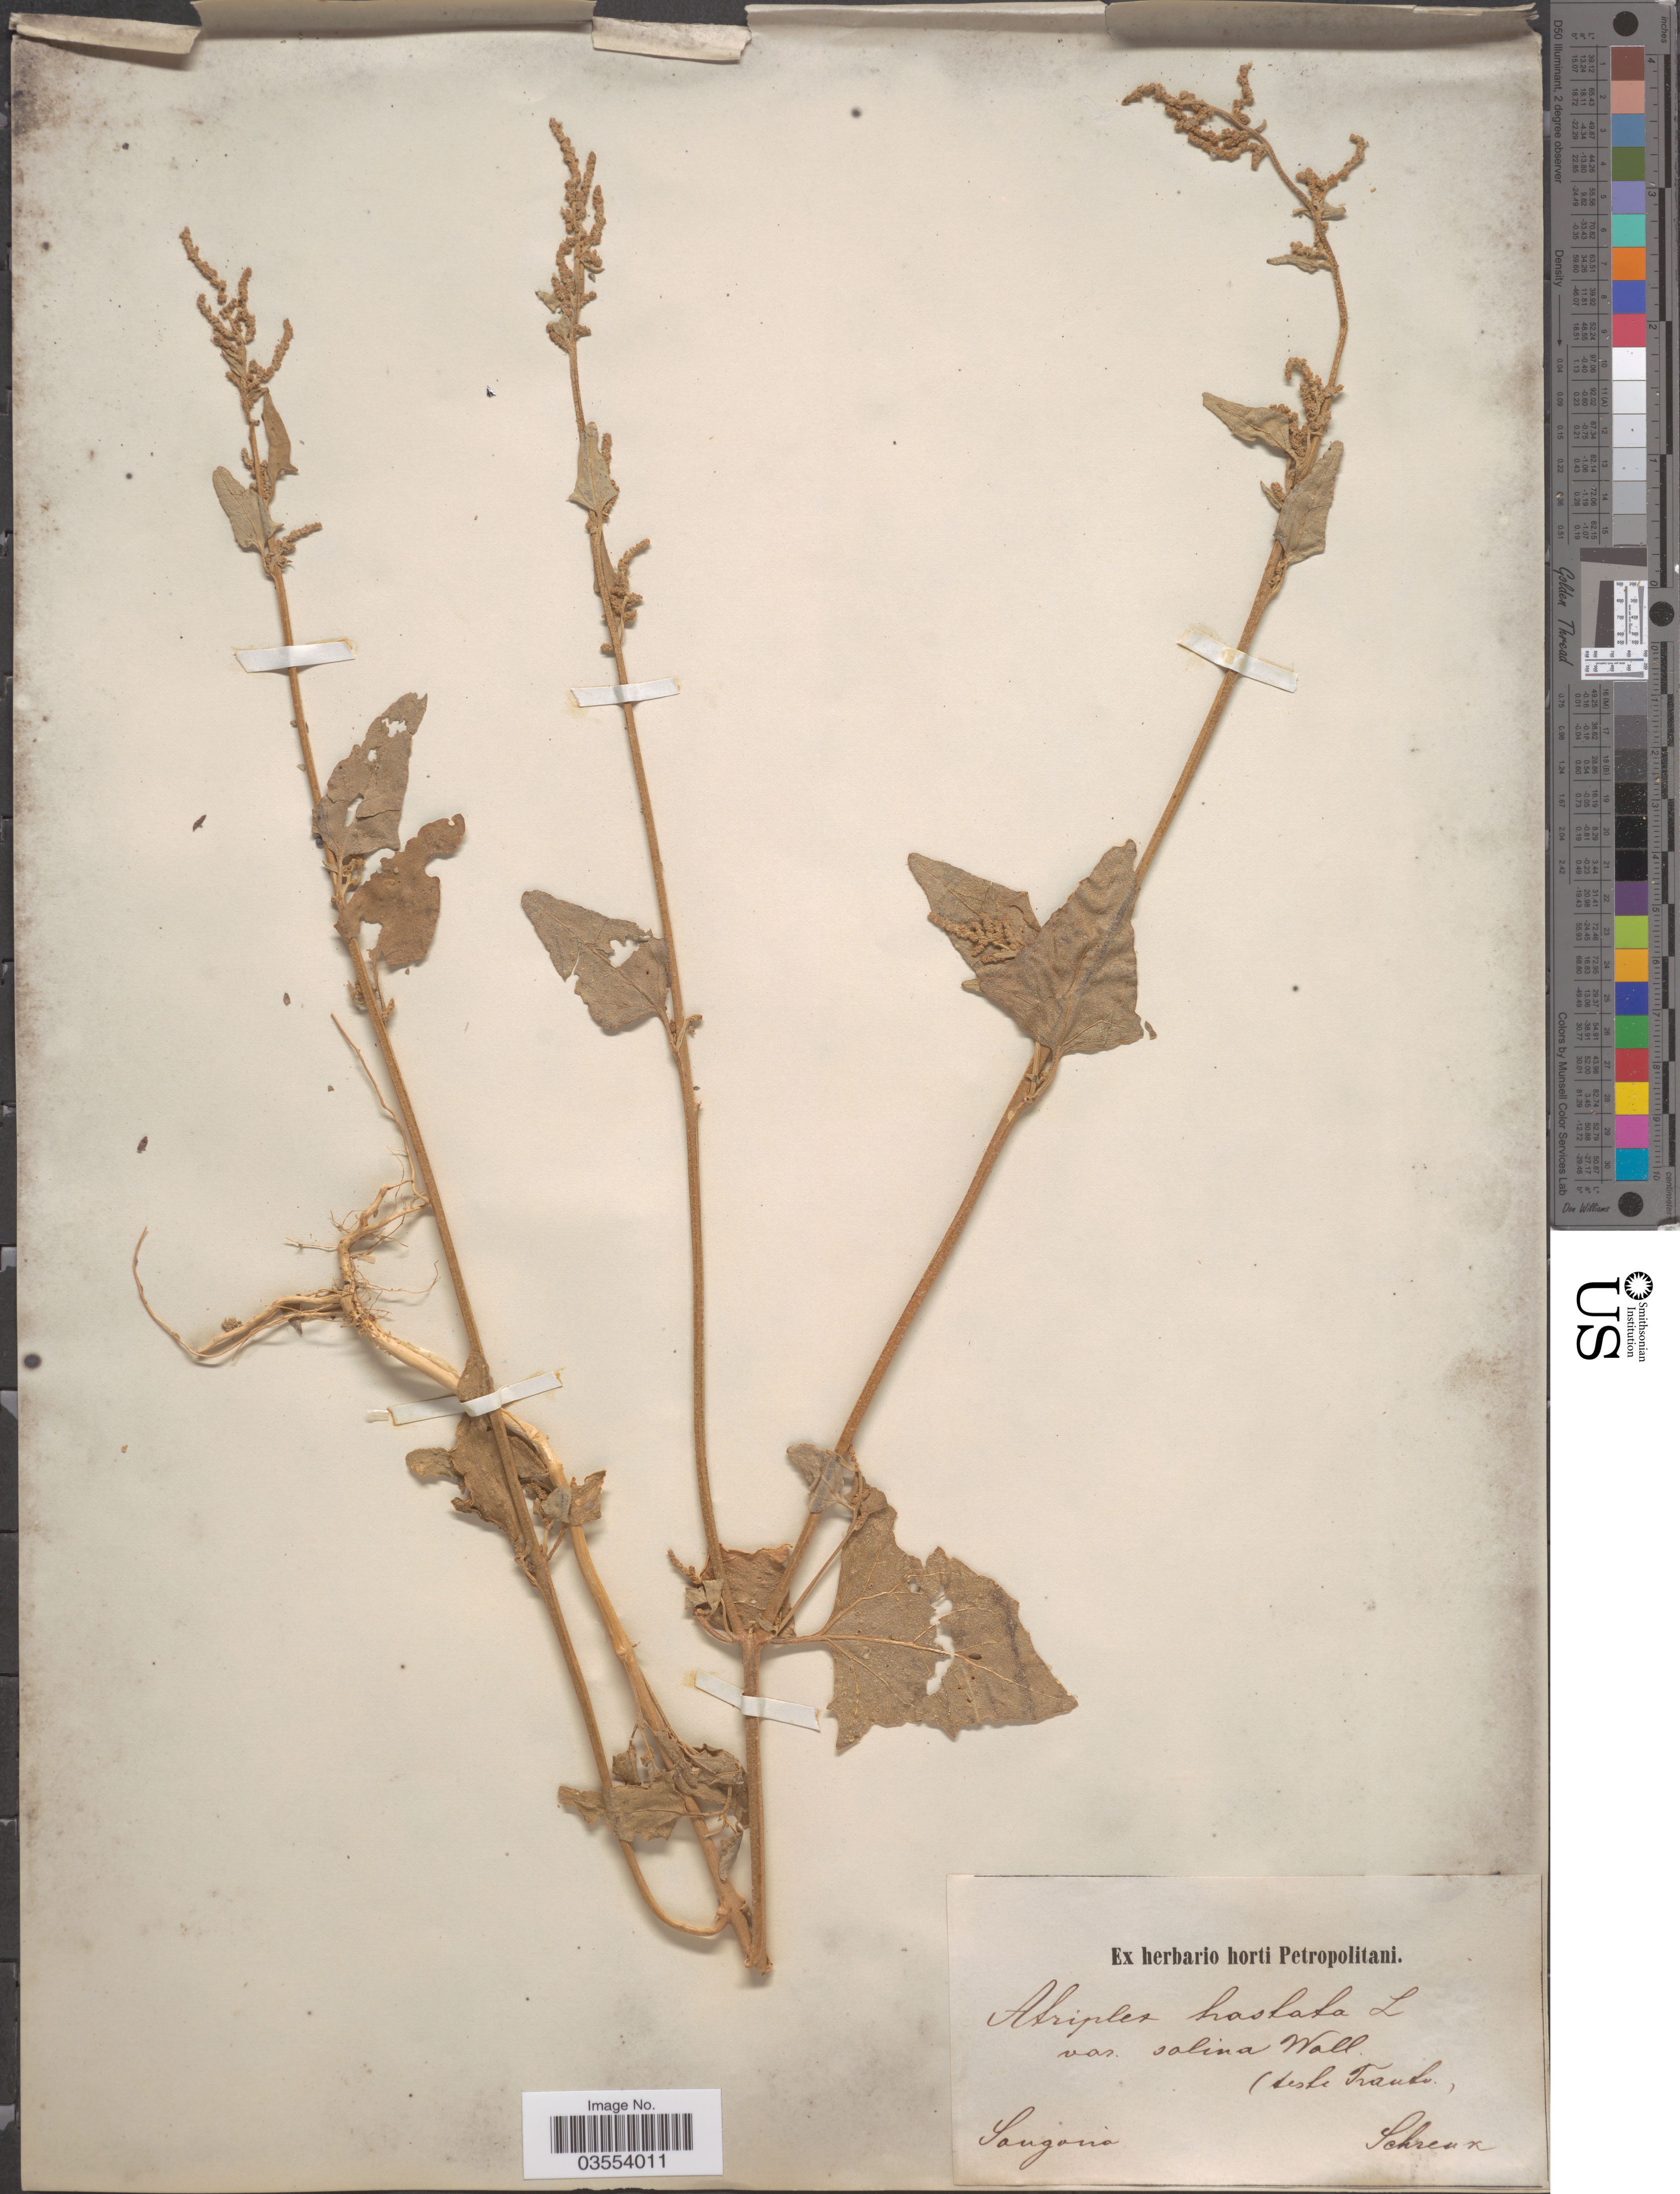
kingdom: Plantae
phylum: Tracheophyta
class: Magnoliopsida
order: Caryophyllales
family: Amaranthaceae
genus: Atriplex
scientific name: Atriplex hastata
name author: L.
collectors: A.G. Schrenk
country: Kazakhstan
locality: Songaria.